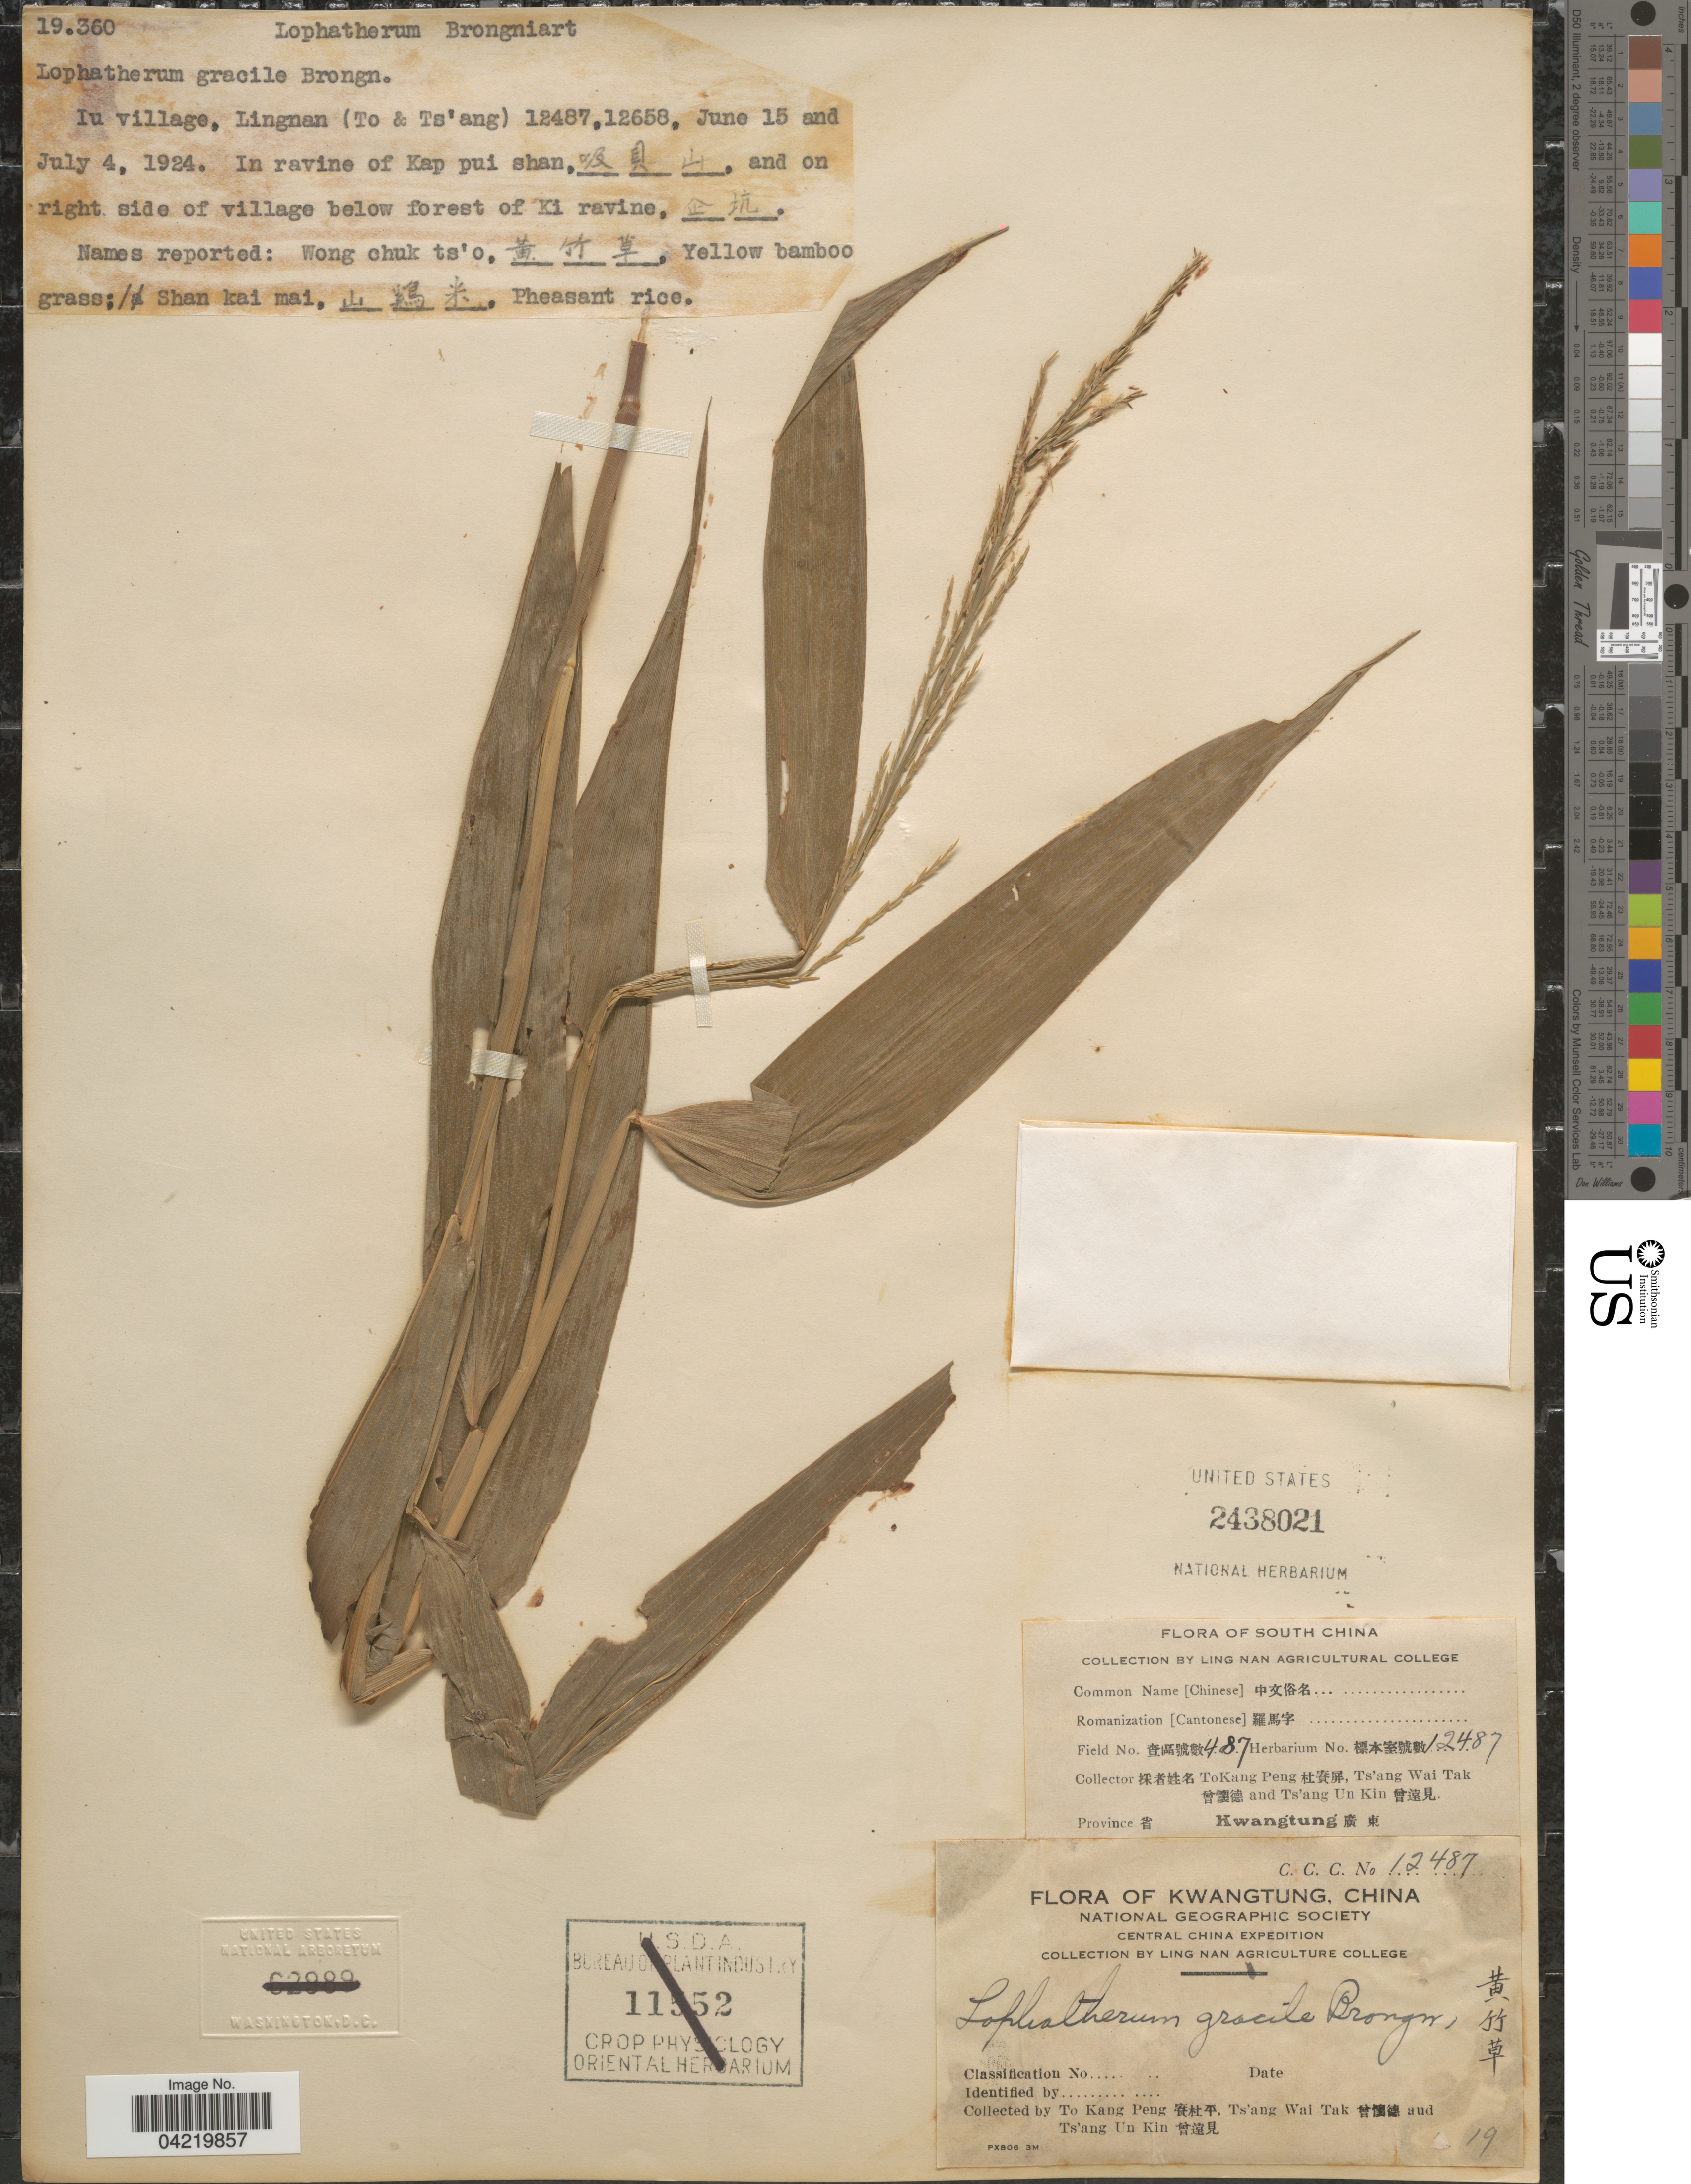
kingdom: Plantae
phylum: Tracheophyta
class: Liliopsida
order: Poales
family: Poaceae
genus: Lophatherum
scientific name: Lophatherum gracile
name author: Brongn.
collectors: T. K. Peng, W. T. Tsang & Ts' Ang Un Kin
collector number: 12487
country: China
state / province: Guangdong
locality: Kwantung. National Geographic Society Central China Expedition. South China.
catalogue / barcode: US 2438021